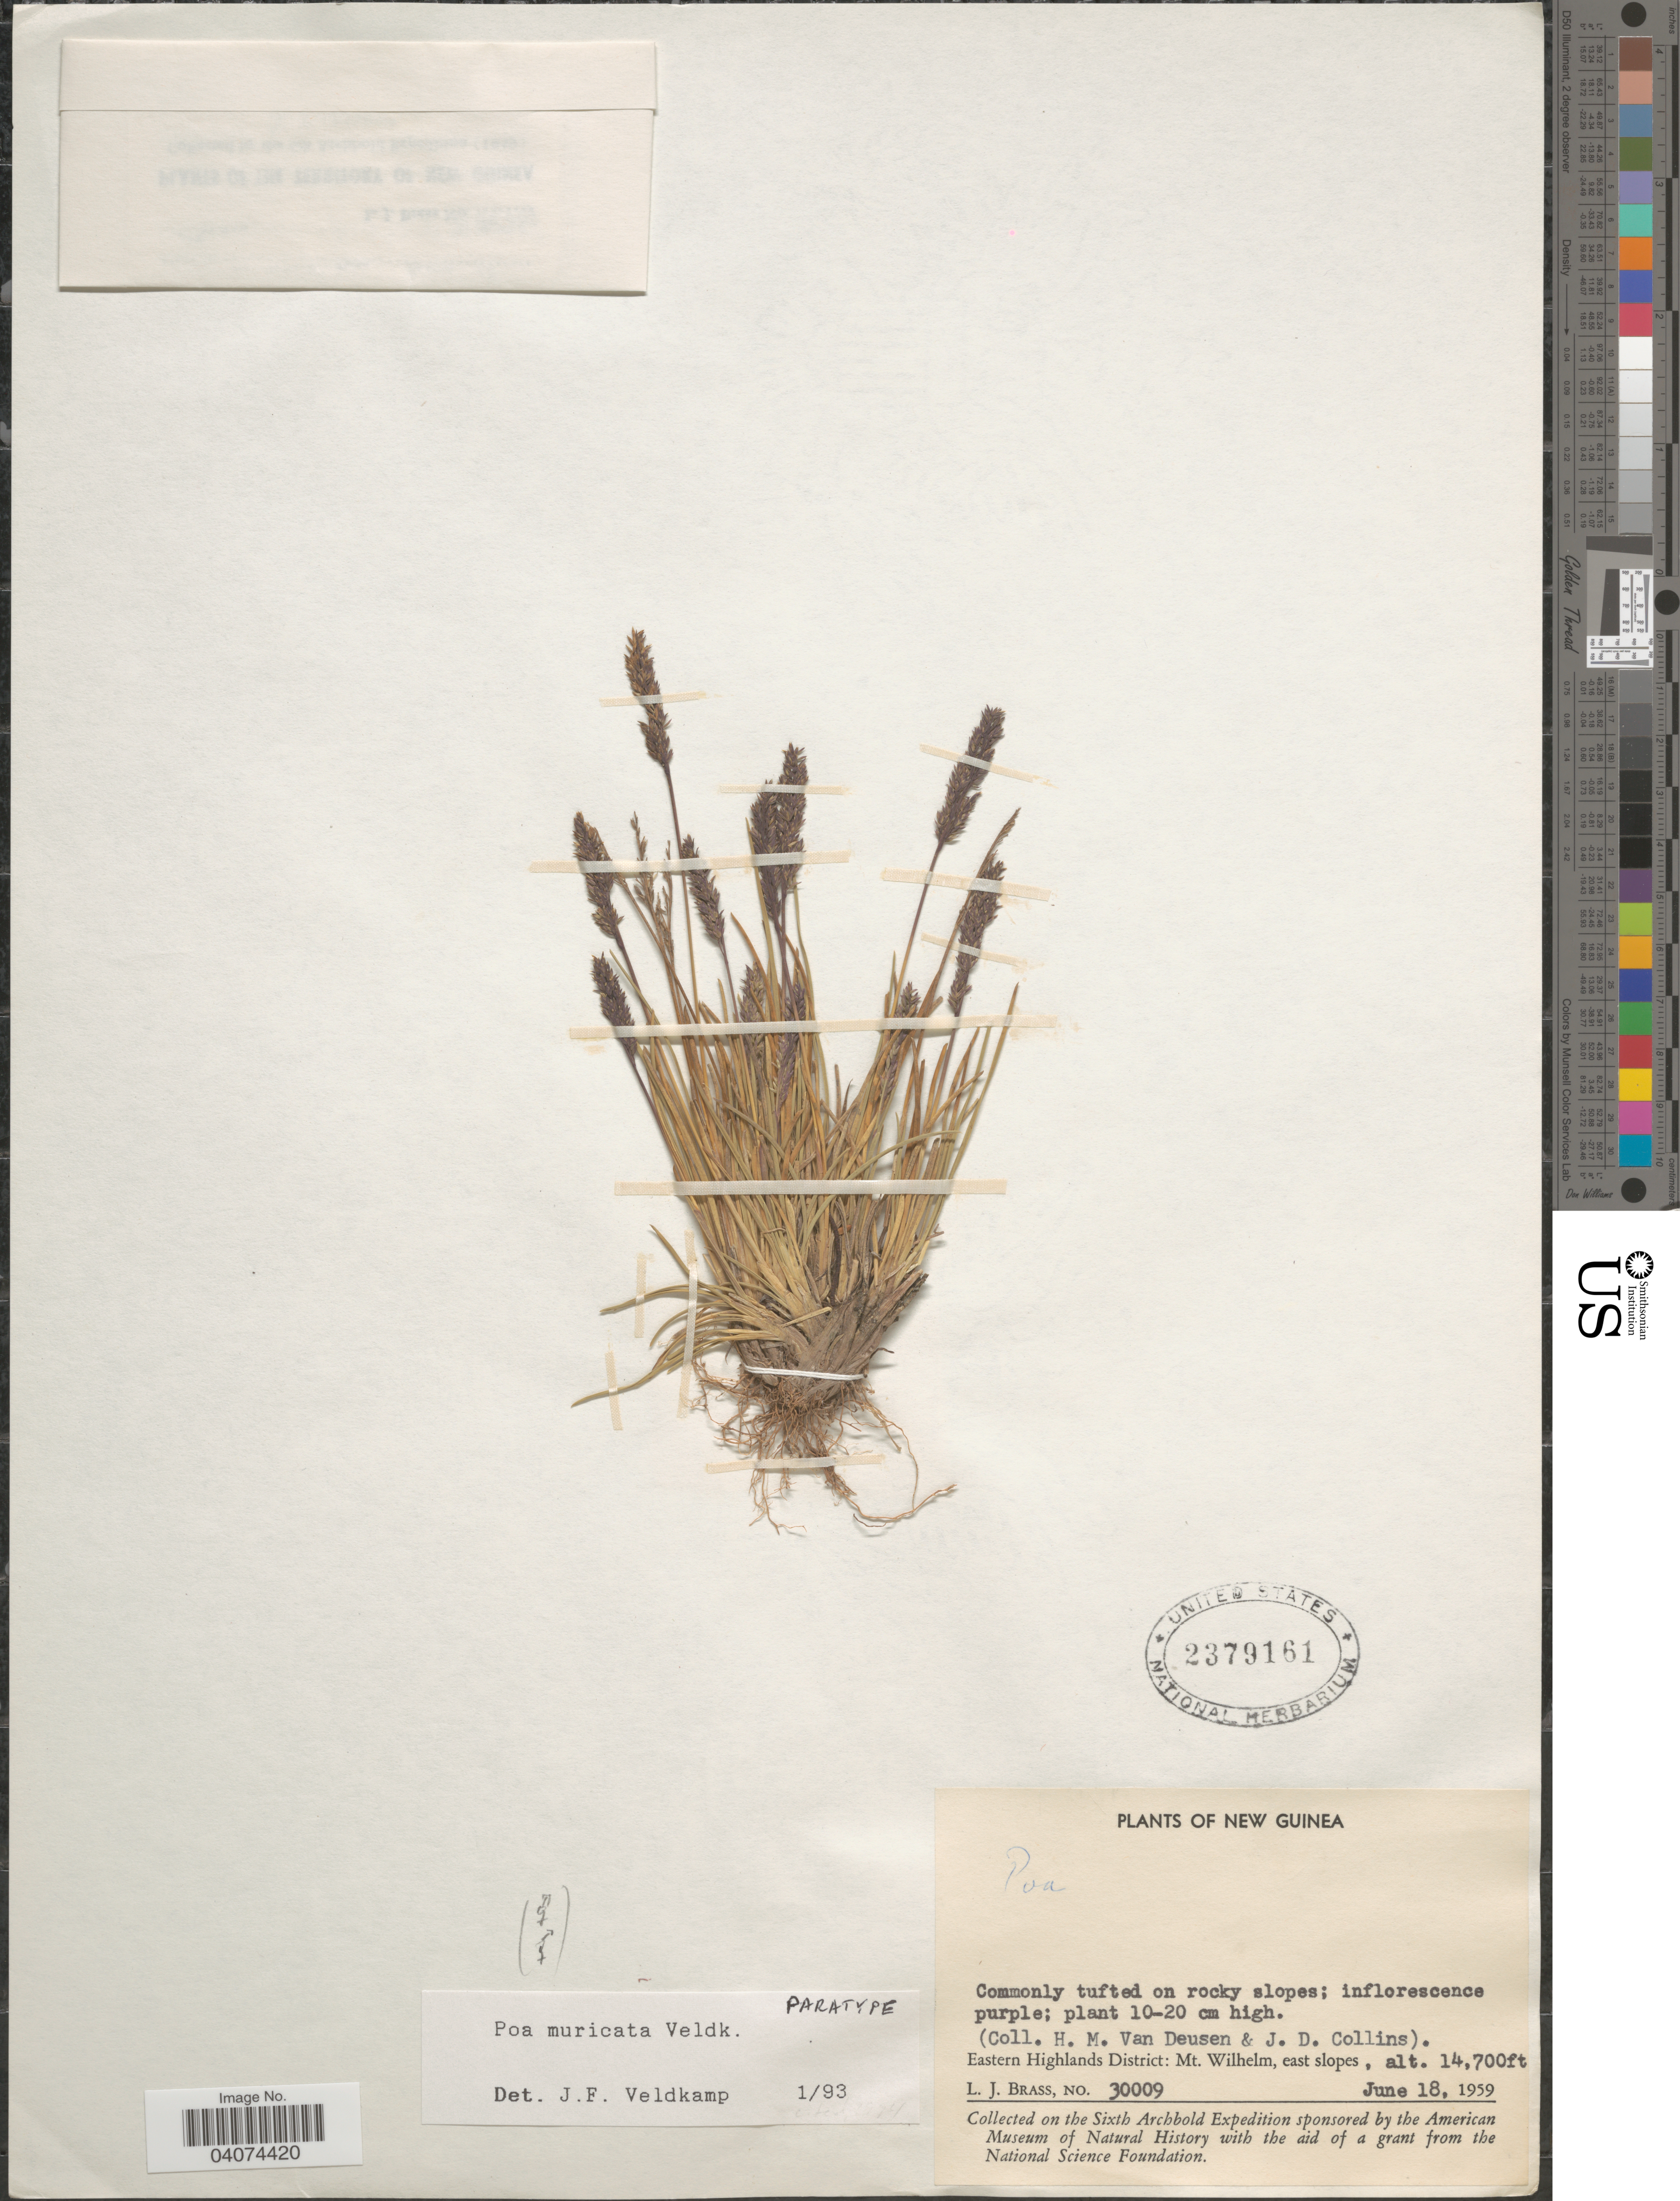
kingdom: Plantae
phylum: Tracheophyta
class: Liliopsida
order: Poales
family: Poaceae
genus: Poa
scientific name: Poa muricata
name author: Veldkamp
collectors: H. Van Deusen, J. Collins & L. J. Brass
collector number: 30009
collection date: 1959-06-18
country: Papua New Guinea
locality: New Guinea. Eastern Highland District: Mt. Wilhelm, east slopes. Sixth Archbold Expedition.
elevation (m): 4481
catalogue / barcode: US 2379161